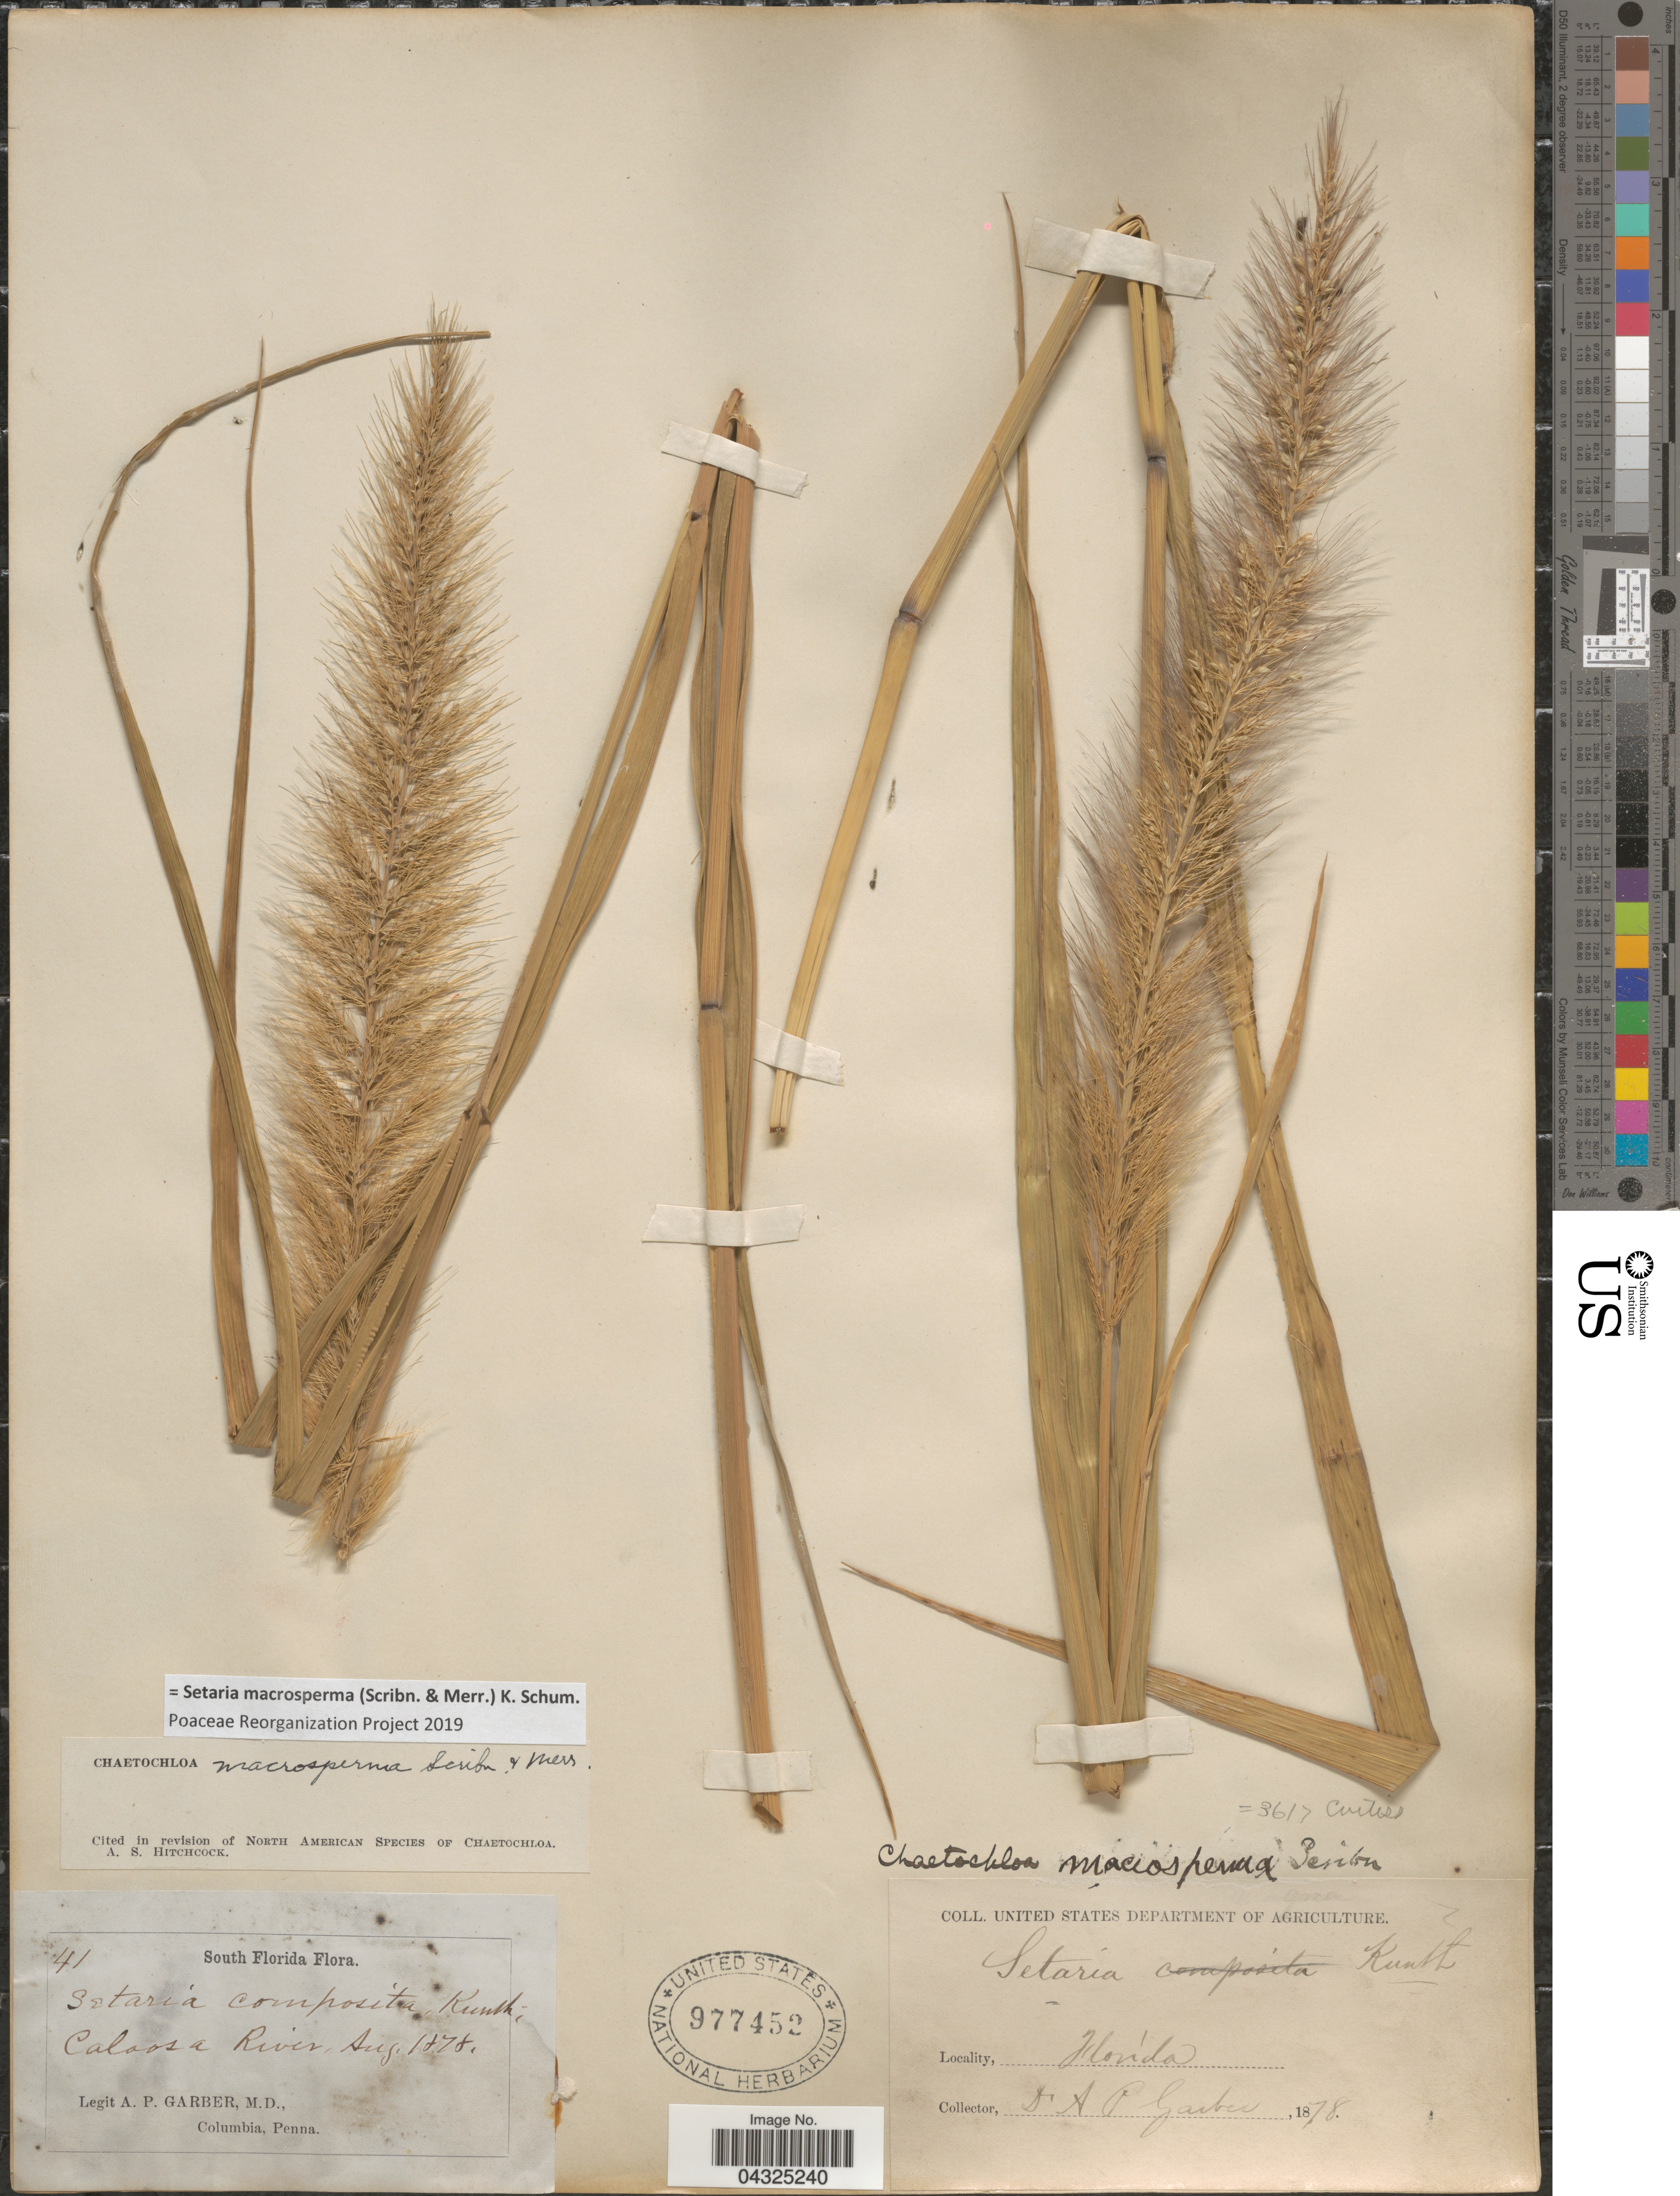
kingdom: Plantae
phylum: Tracheophyta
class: Liliopsida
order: Poales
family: Poaceae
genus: Setaria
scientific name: Setaria macrosperma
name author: (Scribn. & Merr.) K. Schum.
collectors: A. P. Garber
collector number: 41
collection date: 1878-08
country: United States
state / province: Florida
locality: South Florida. Caloosa River.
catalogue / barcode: US 977452